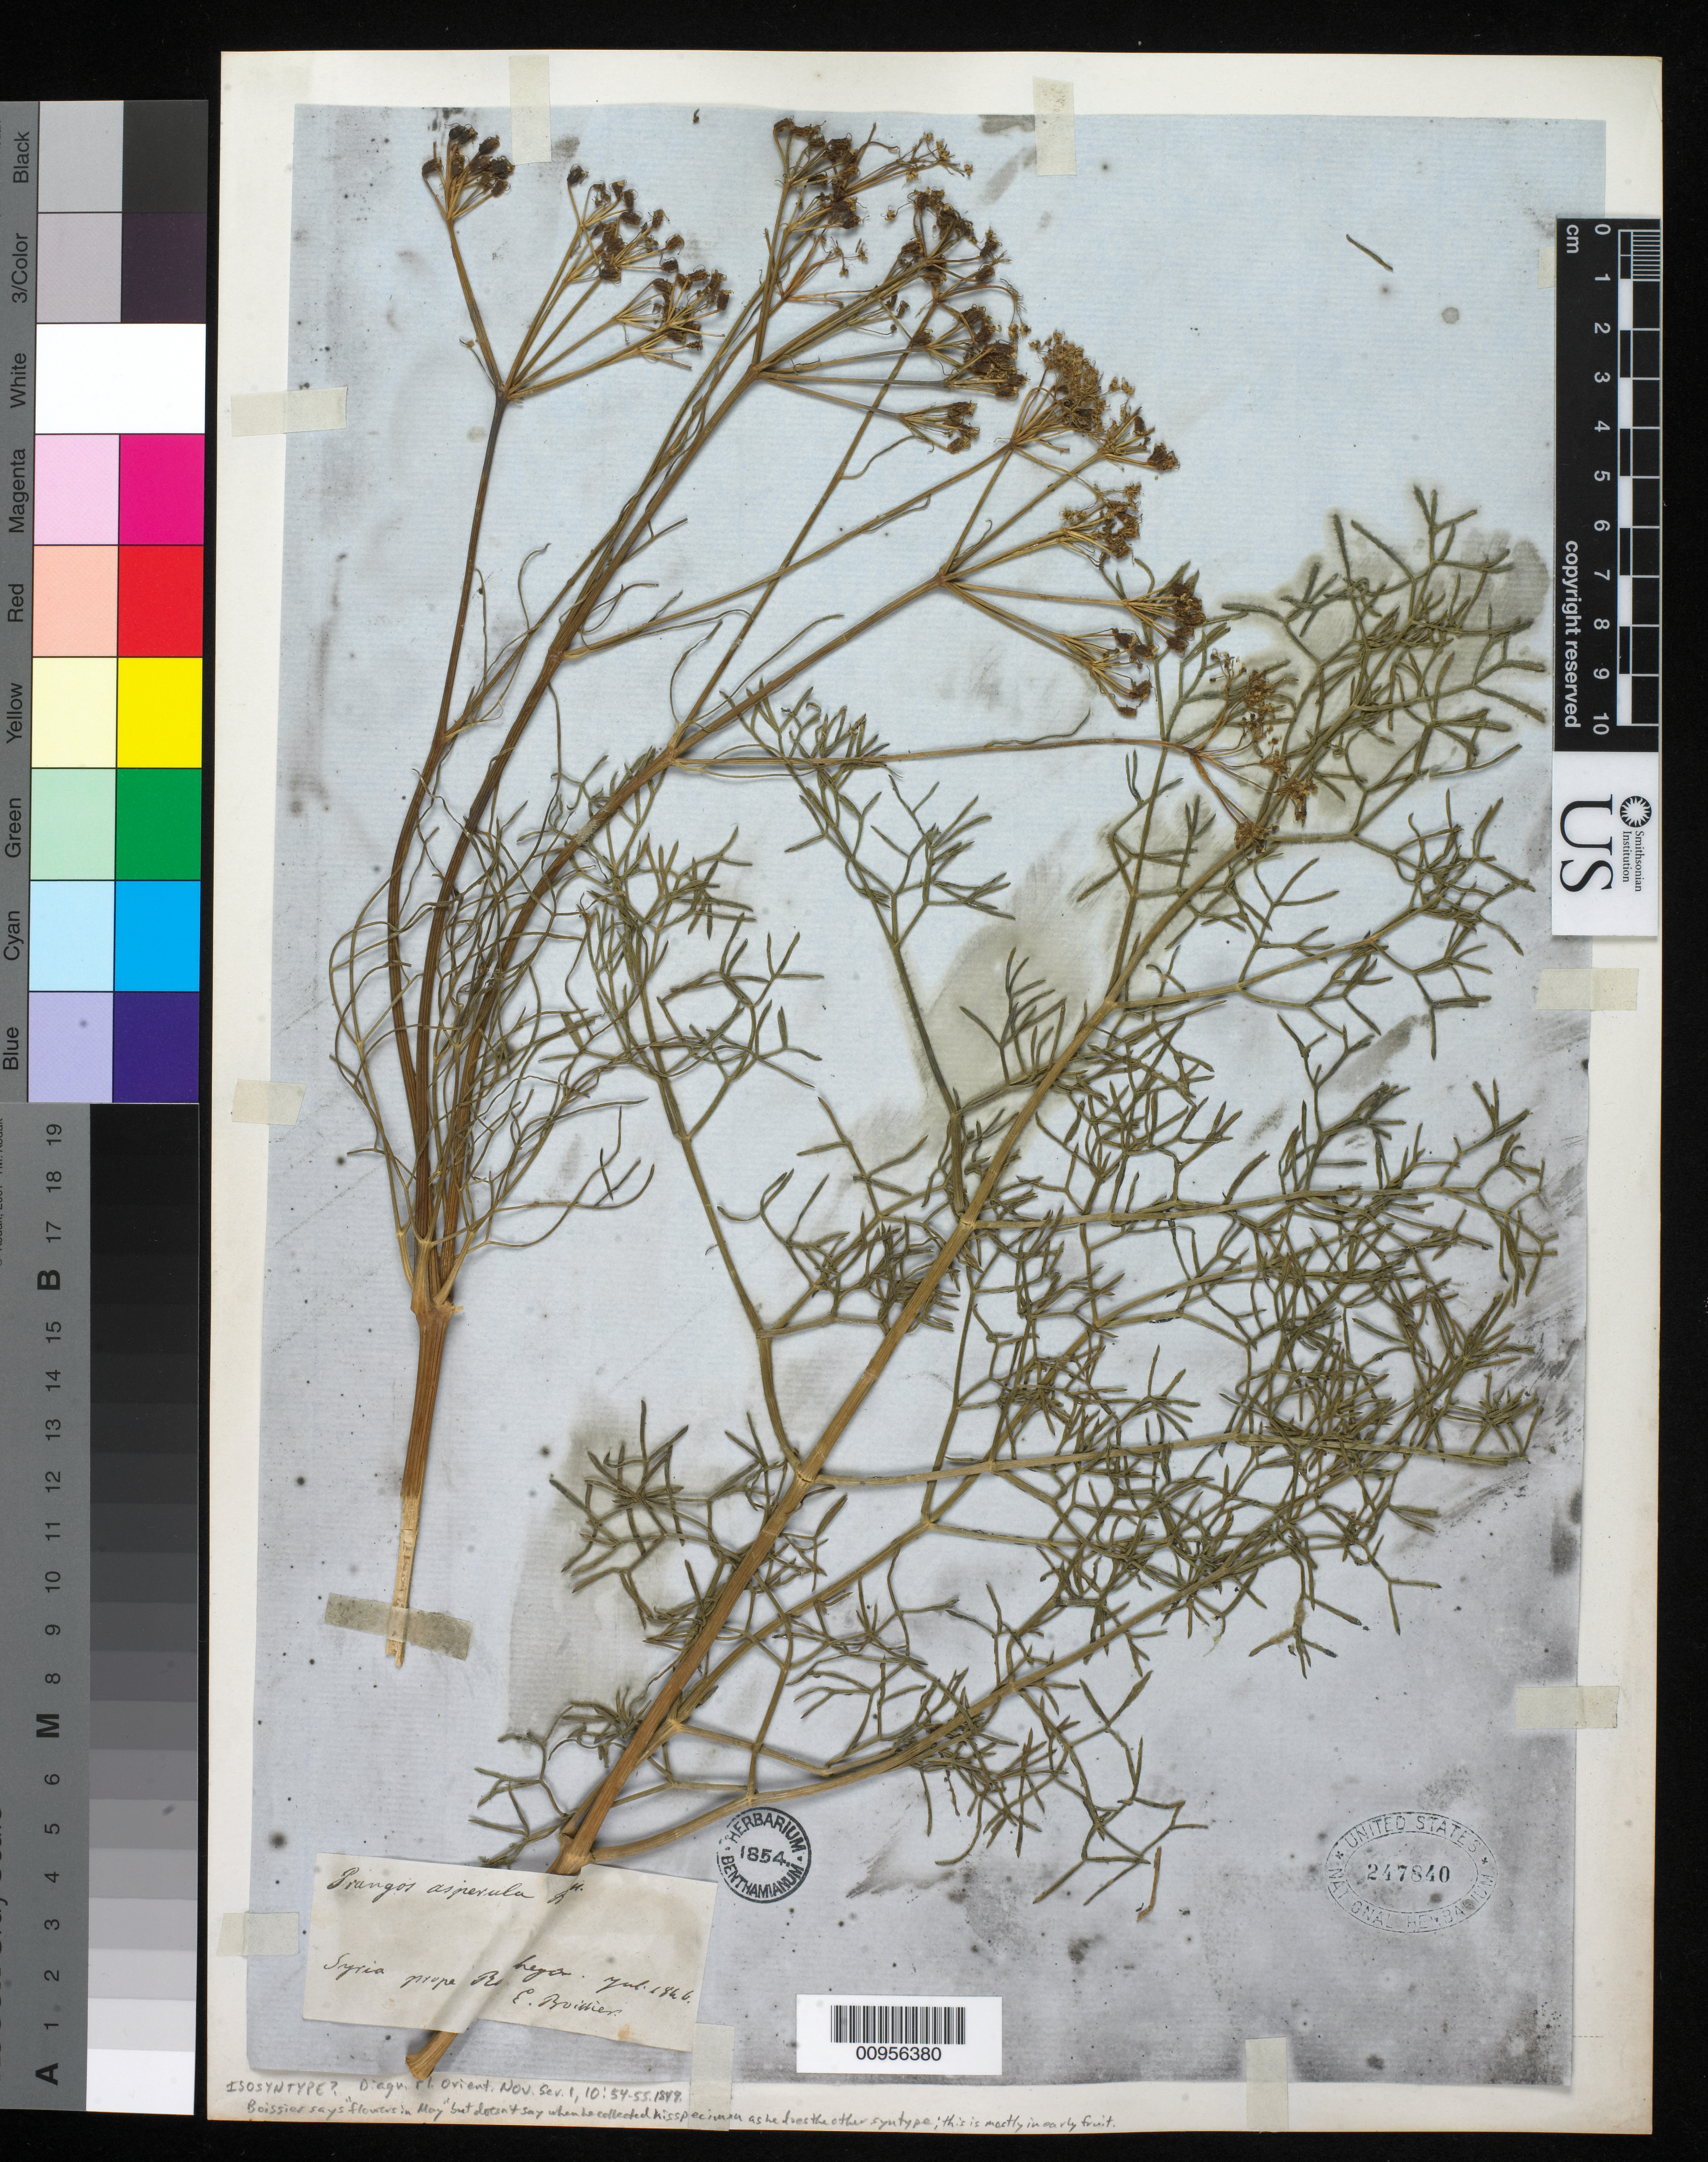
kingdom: Plantae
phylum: Tracheophyta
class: Magnoliopsida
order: Apiales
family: Apiaceae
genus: Prangos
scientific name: Prangos asperula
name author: Boiss.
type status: Isosyntype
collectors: P. Boissier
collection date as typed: Jul 1846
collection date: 1846-07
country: Syria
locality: Syria prope Rascheya. [Protologue, "Hab. in collibus circa Rascheya Antilibani ubi flor. Maio et circa Eden Libani ubi fructiferam Julio legi."]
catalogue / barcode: US 247840